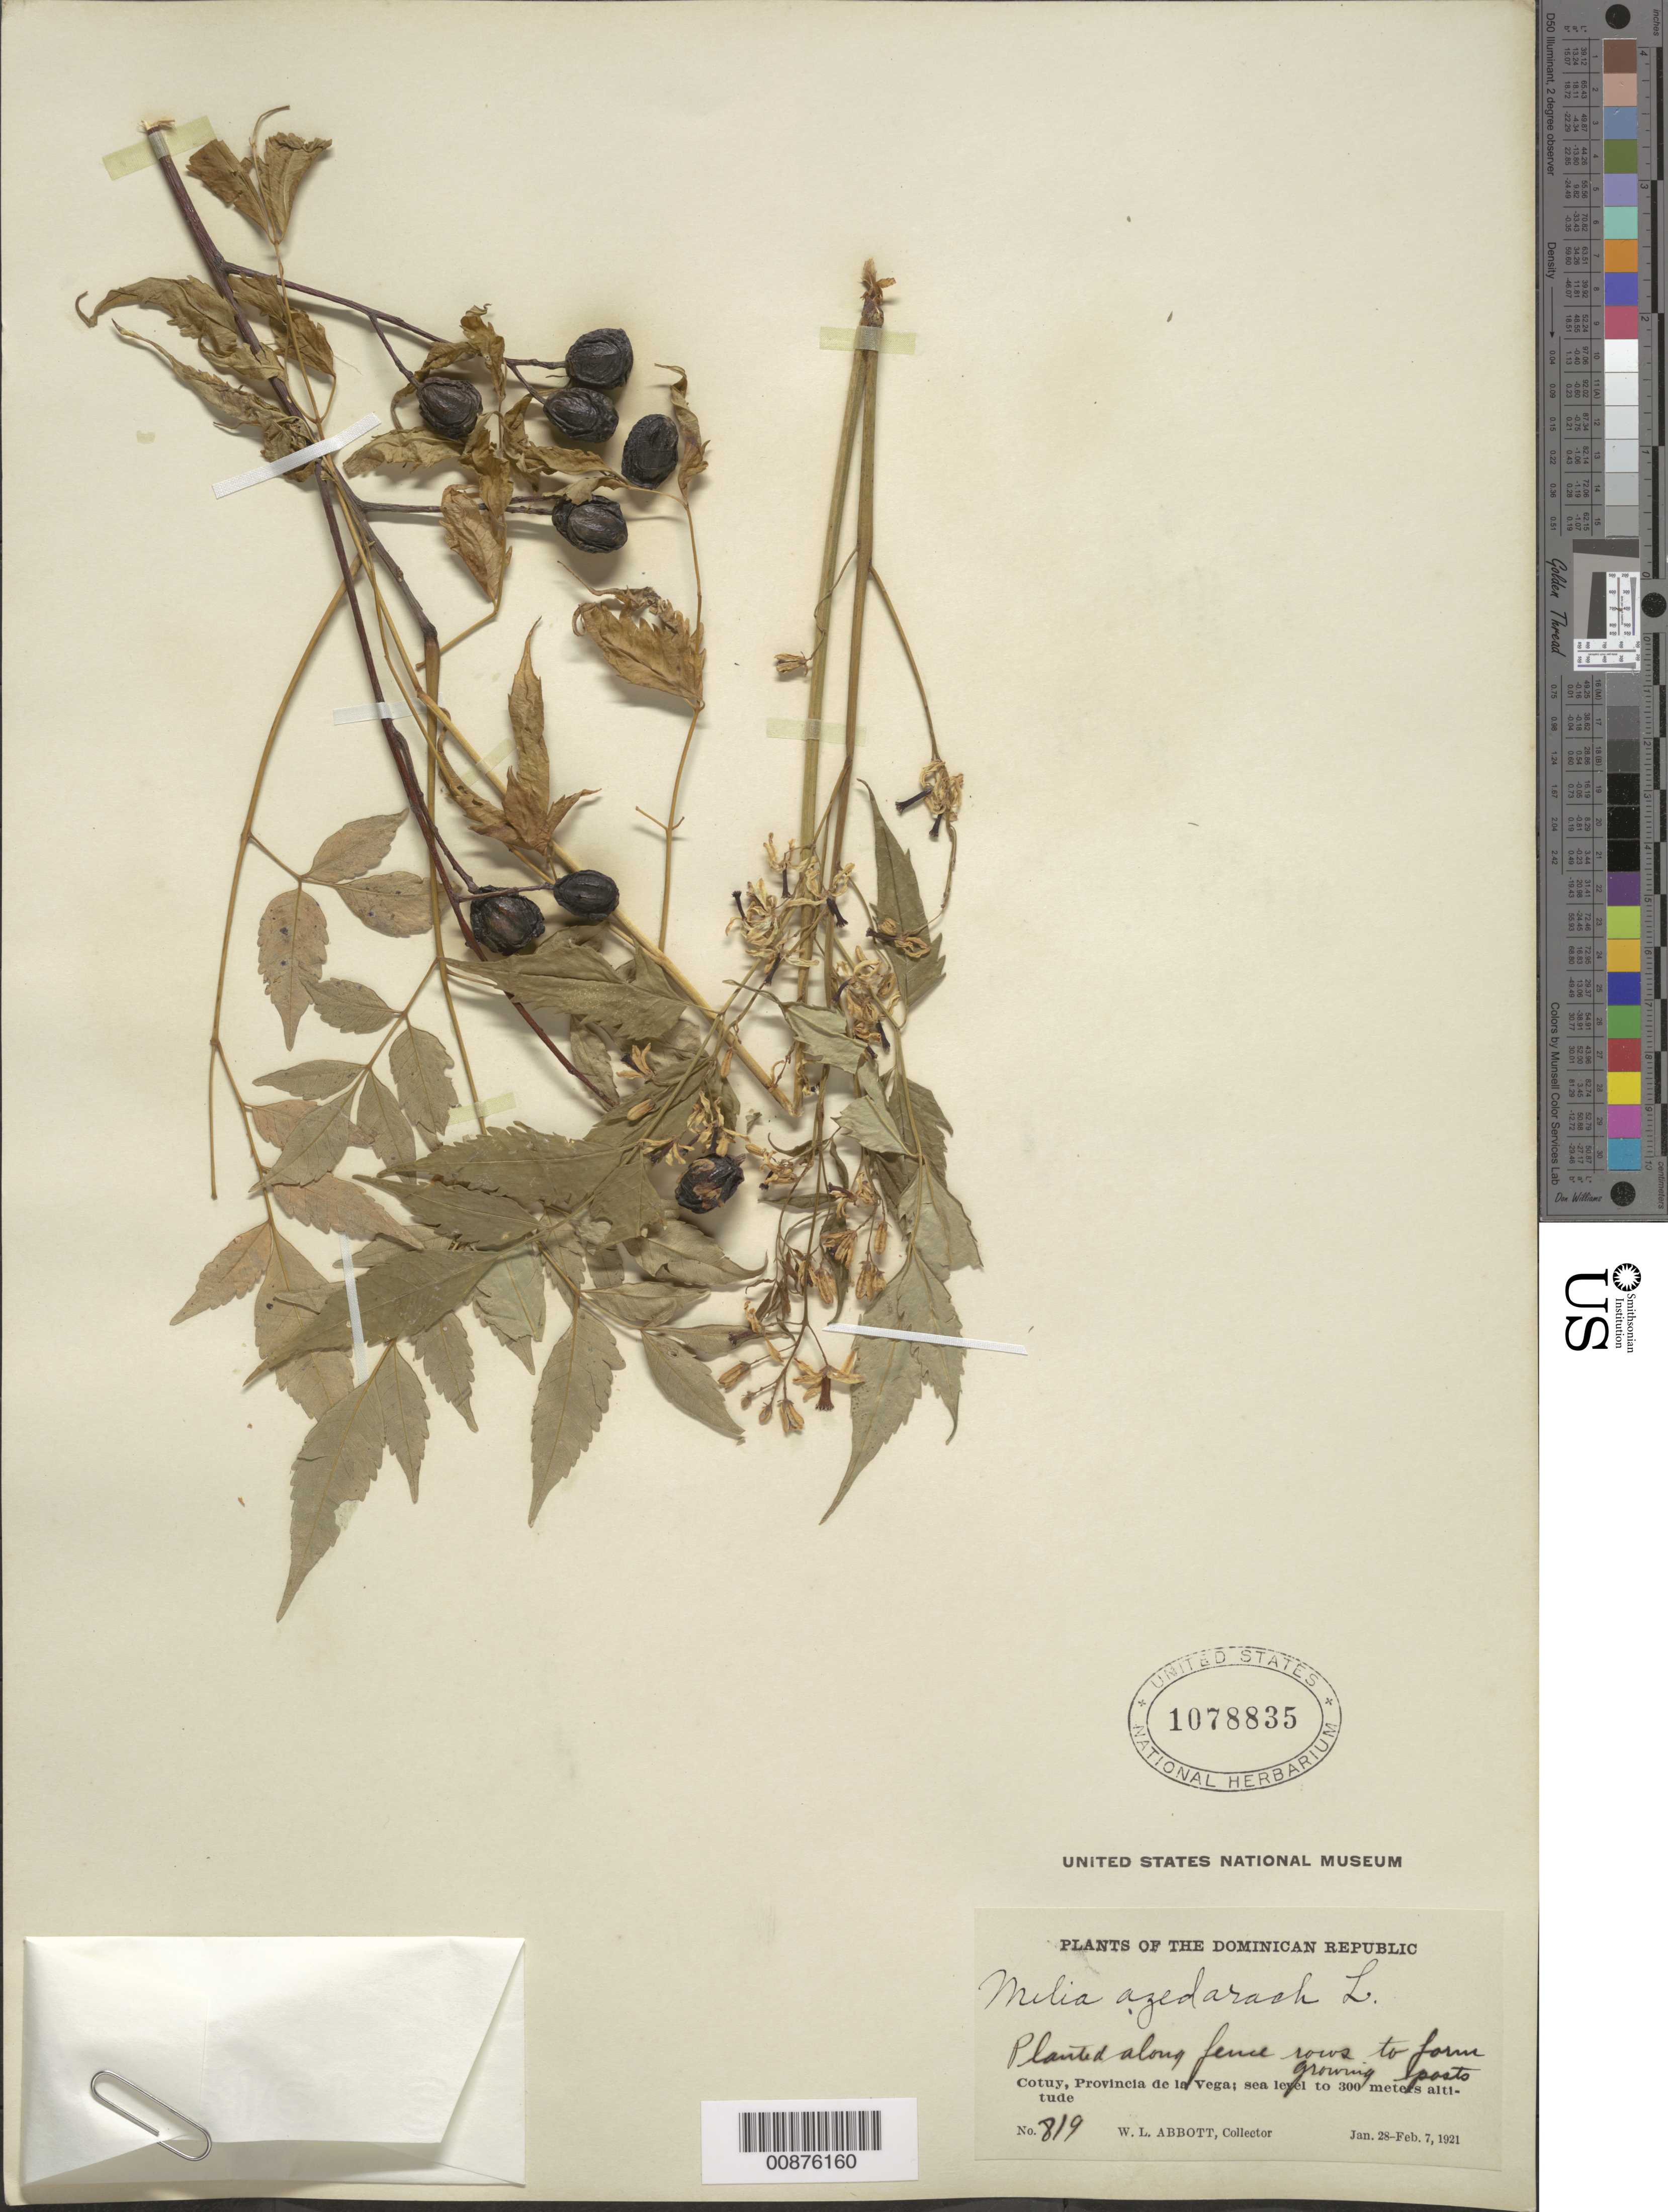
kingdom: Plantae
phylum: Tracheophyta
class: Magnoliopsida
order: Sapindales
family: Meliaceae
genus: Melia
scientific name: Melia azedarach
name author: L.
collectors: W. L. Abbott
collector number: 819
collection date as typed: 28 Jan 1921 to 07 Feb 1921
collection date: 1921-01-28/1921-02-07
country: Dominican Republic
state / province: La Vega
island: Hispaniola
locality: Cotuy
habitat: Along fence rows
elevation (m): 0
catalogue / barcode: US 1078835